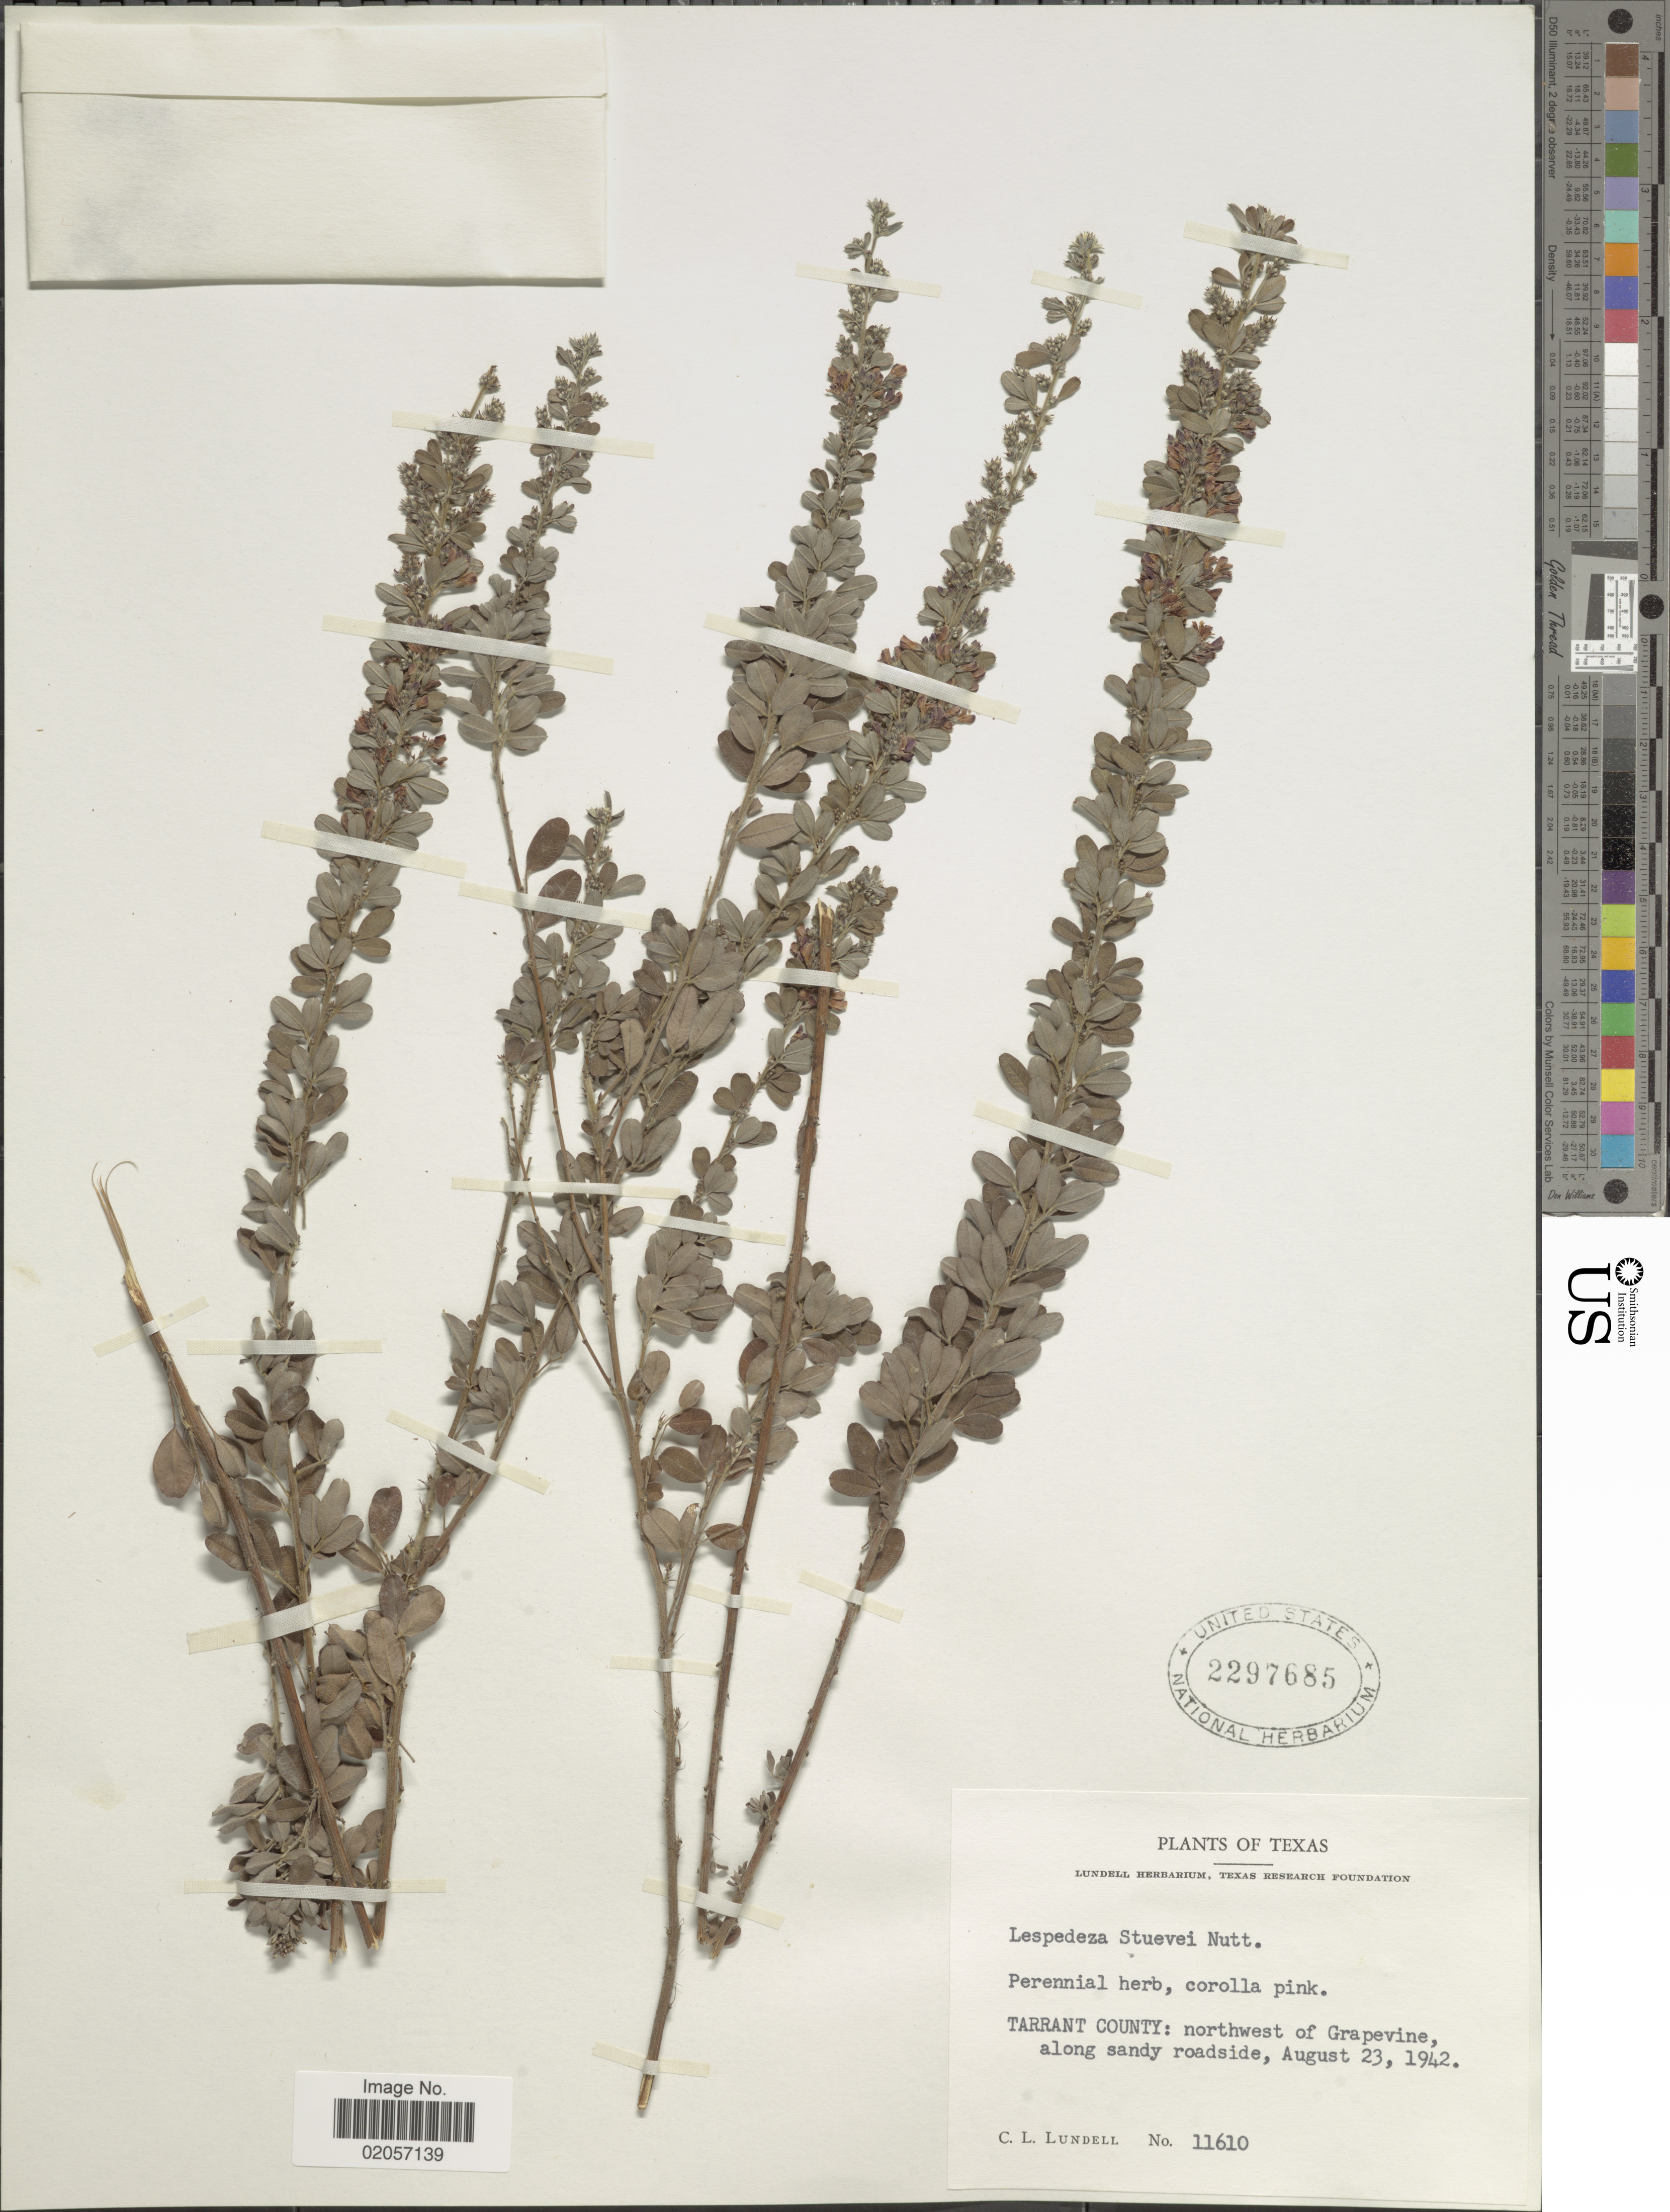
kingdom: Plantae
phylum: Tracheophyta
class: Magnoliopsida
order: Fabales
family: Fabaceae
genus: Lespedeza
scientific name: Lespedeza stuevei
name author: Nutt.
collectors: C. L. Lundell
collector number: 11610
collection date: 1942-08-23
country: United States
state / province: Texas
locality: Tarrant County: northwest of Grapevine, along sandy roadside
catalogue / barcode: US 2297685